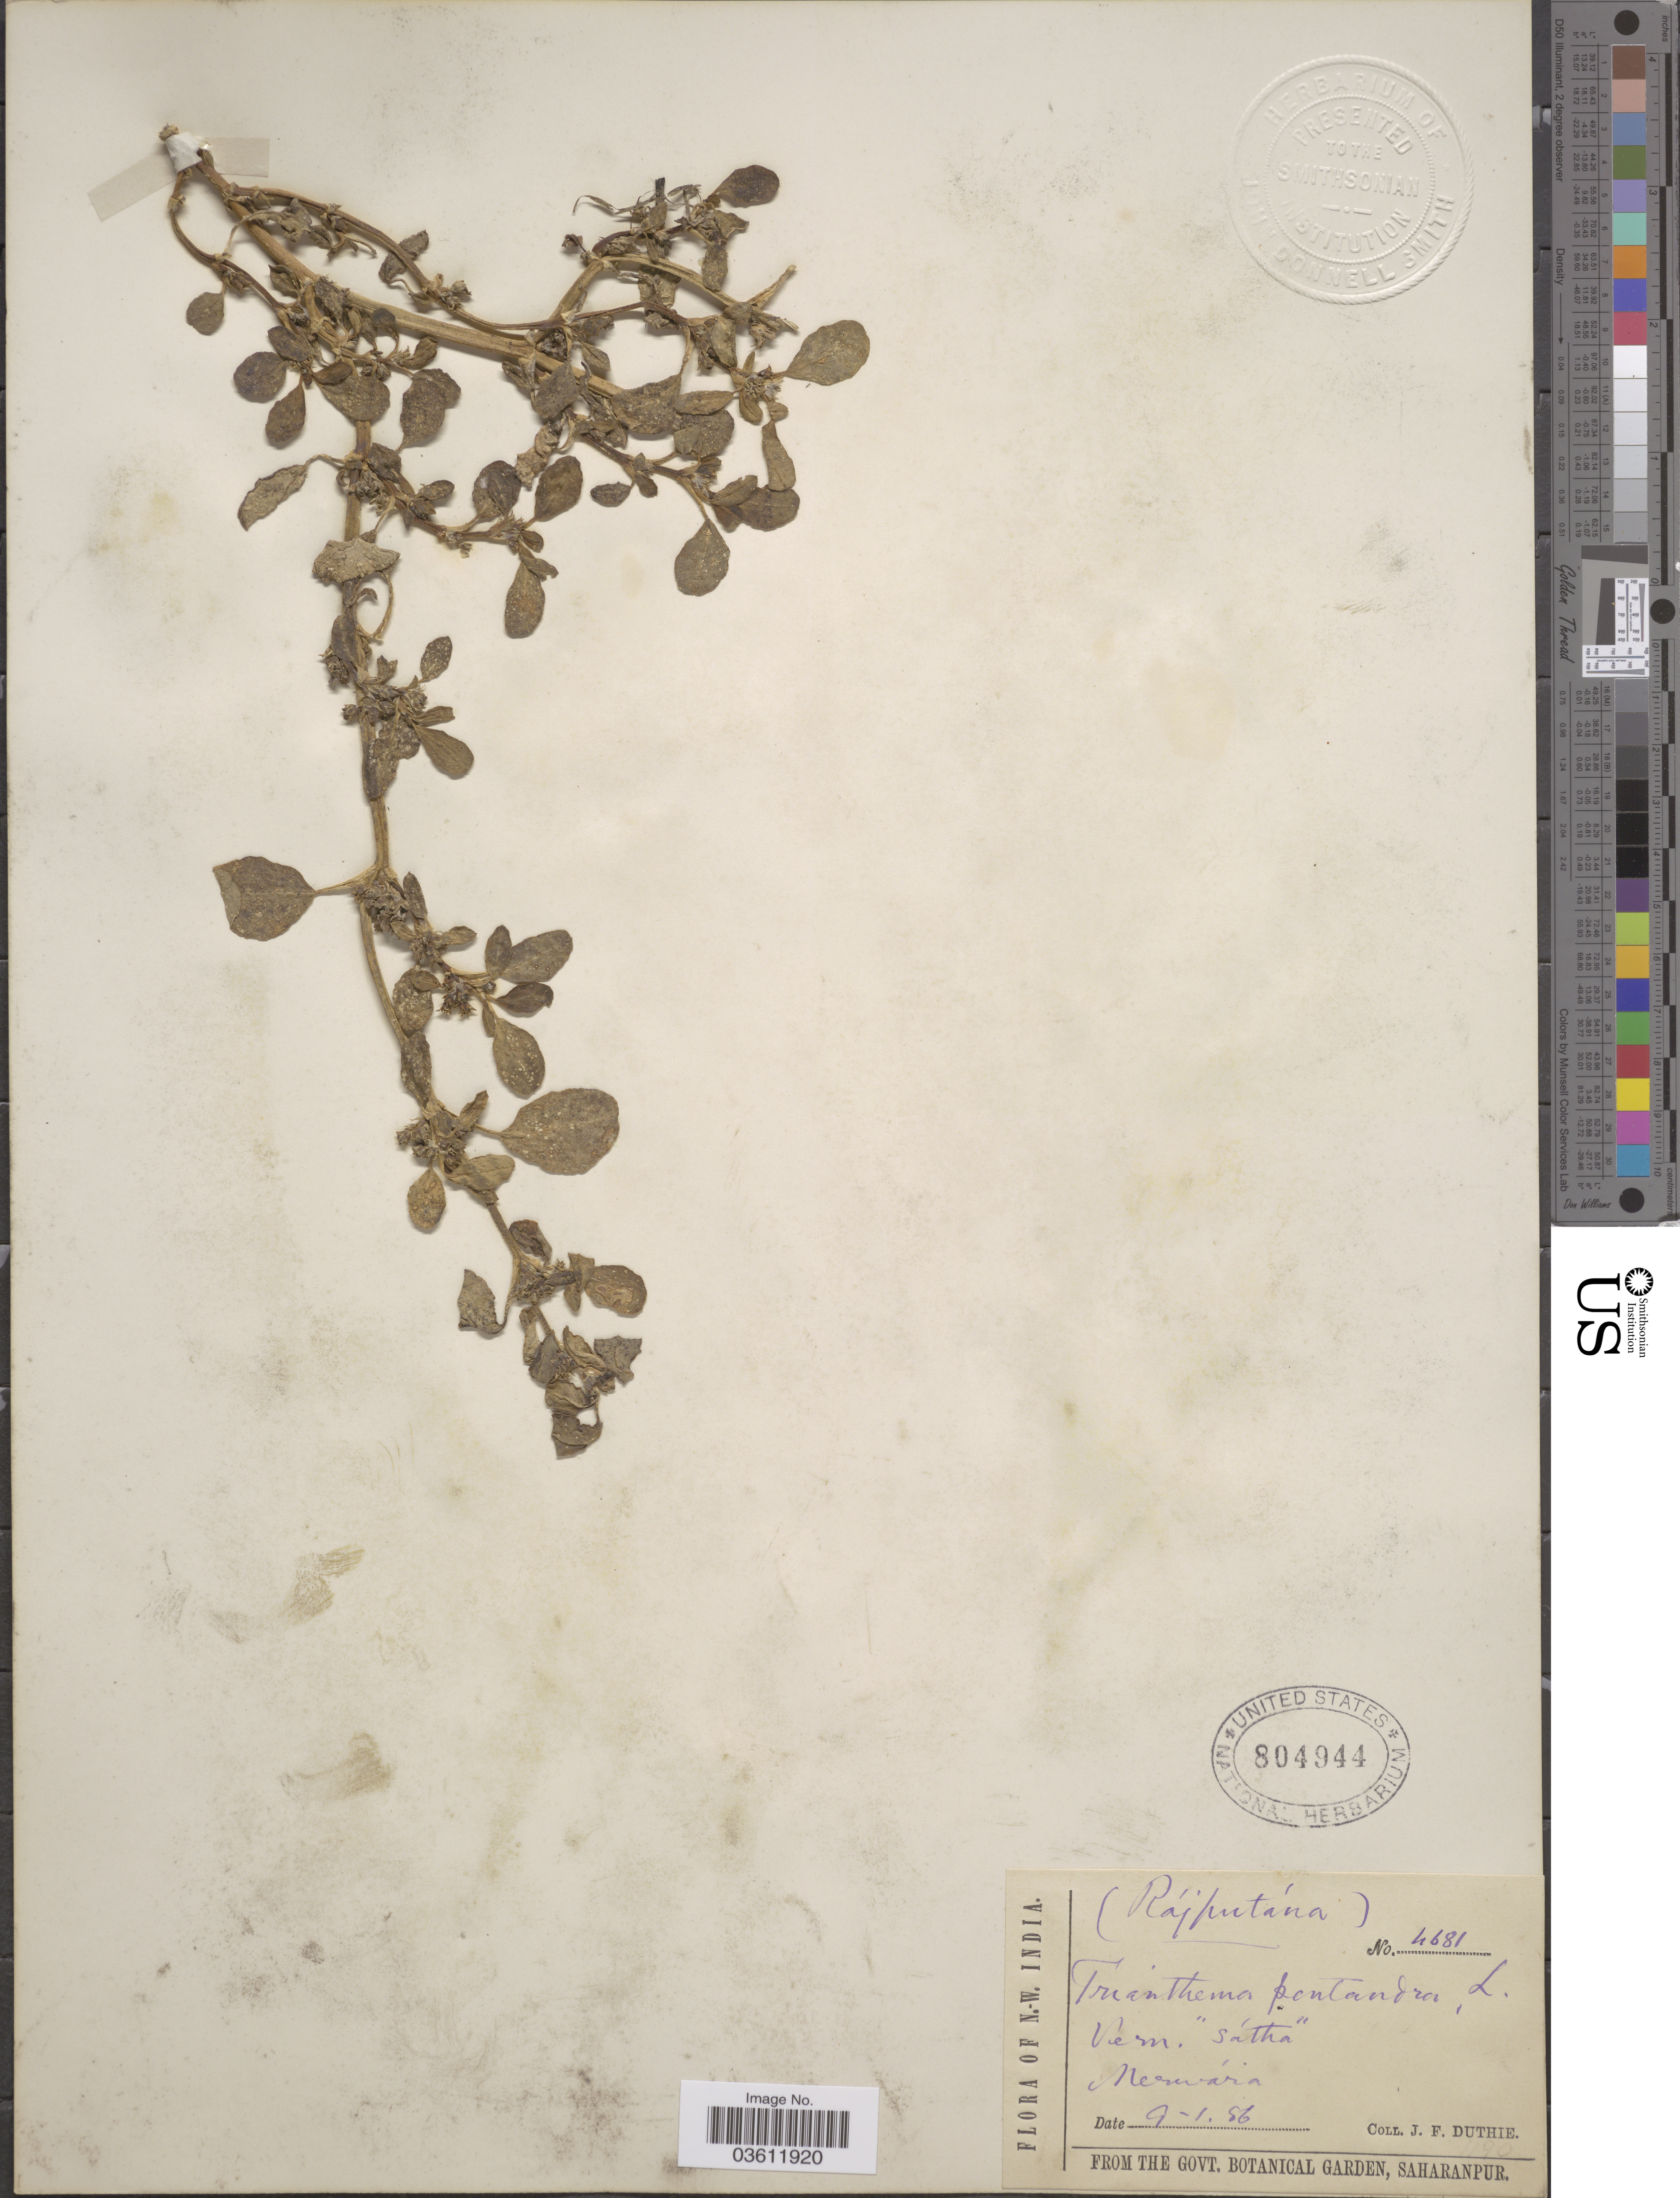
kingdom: Plantae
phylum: Tracheophyta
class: Magnoliopsida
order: Caryophyllales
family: Aizoaceae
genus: Zaleya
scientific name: Zaleya pentandra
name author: (L.) C. Jeffrey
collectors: J. F. Duthie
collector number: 4681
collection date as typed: Transcribed d/m/y: 9/1/86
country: India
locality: N.-W. India. Nerwara [interpreted].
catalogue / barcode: US 804944